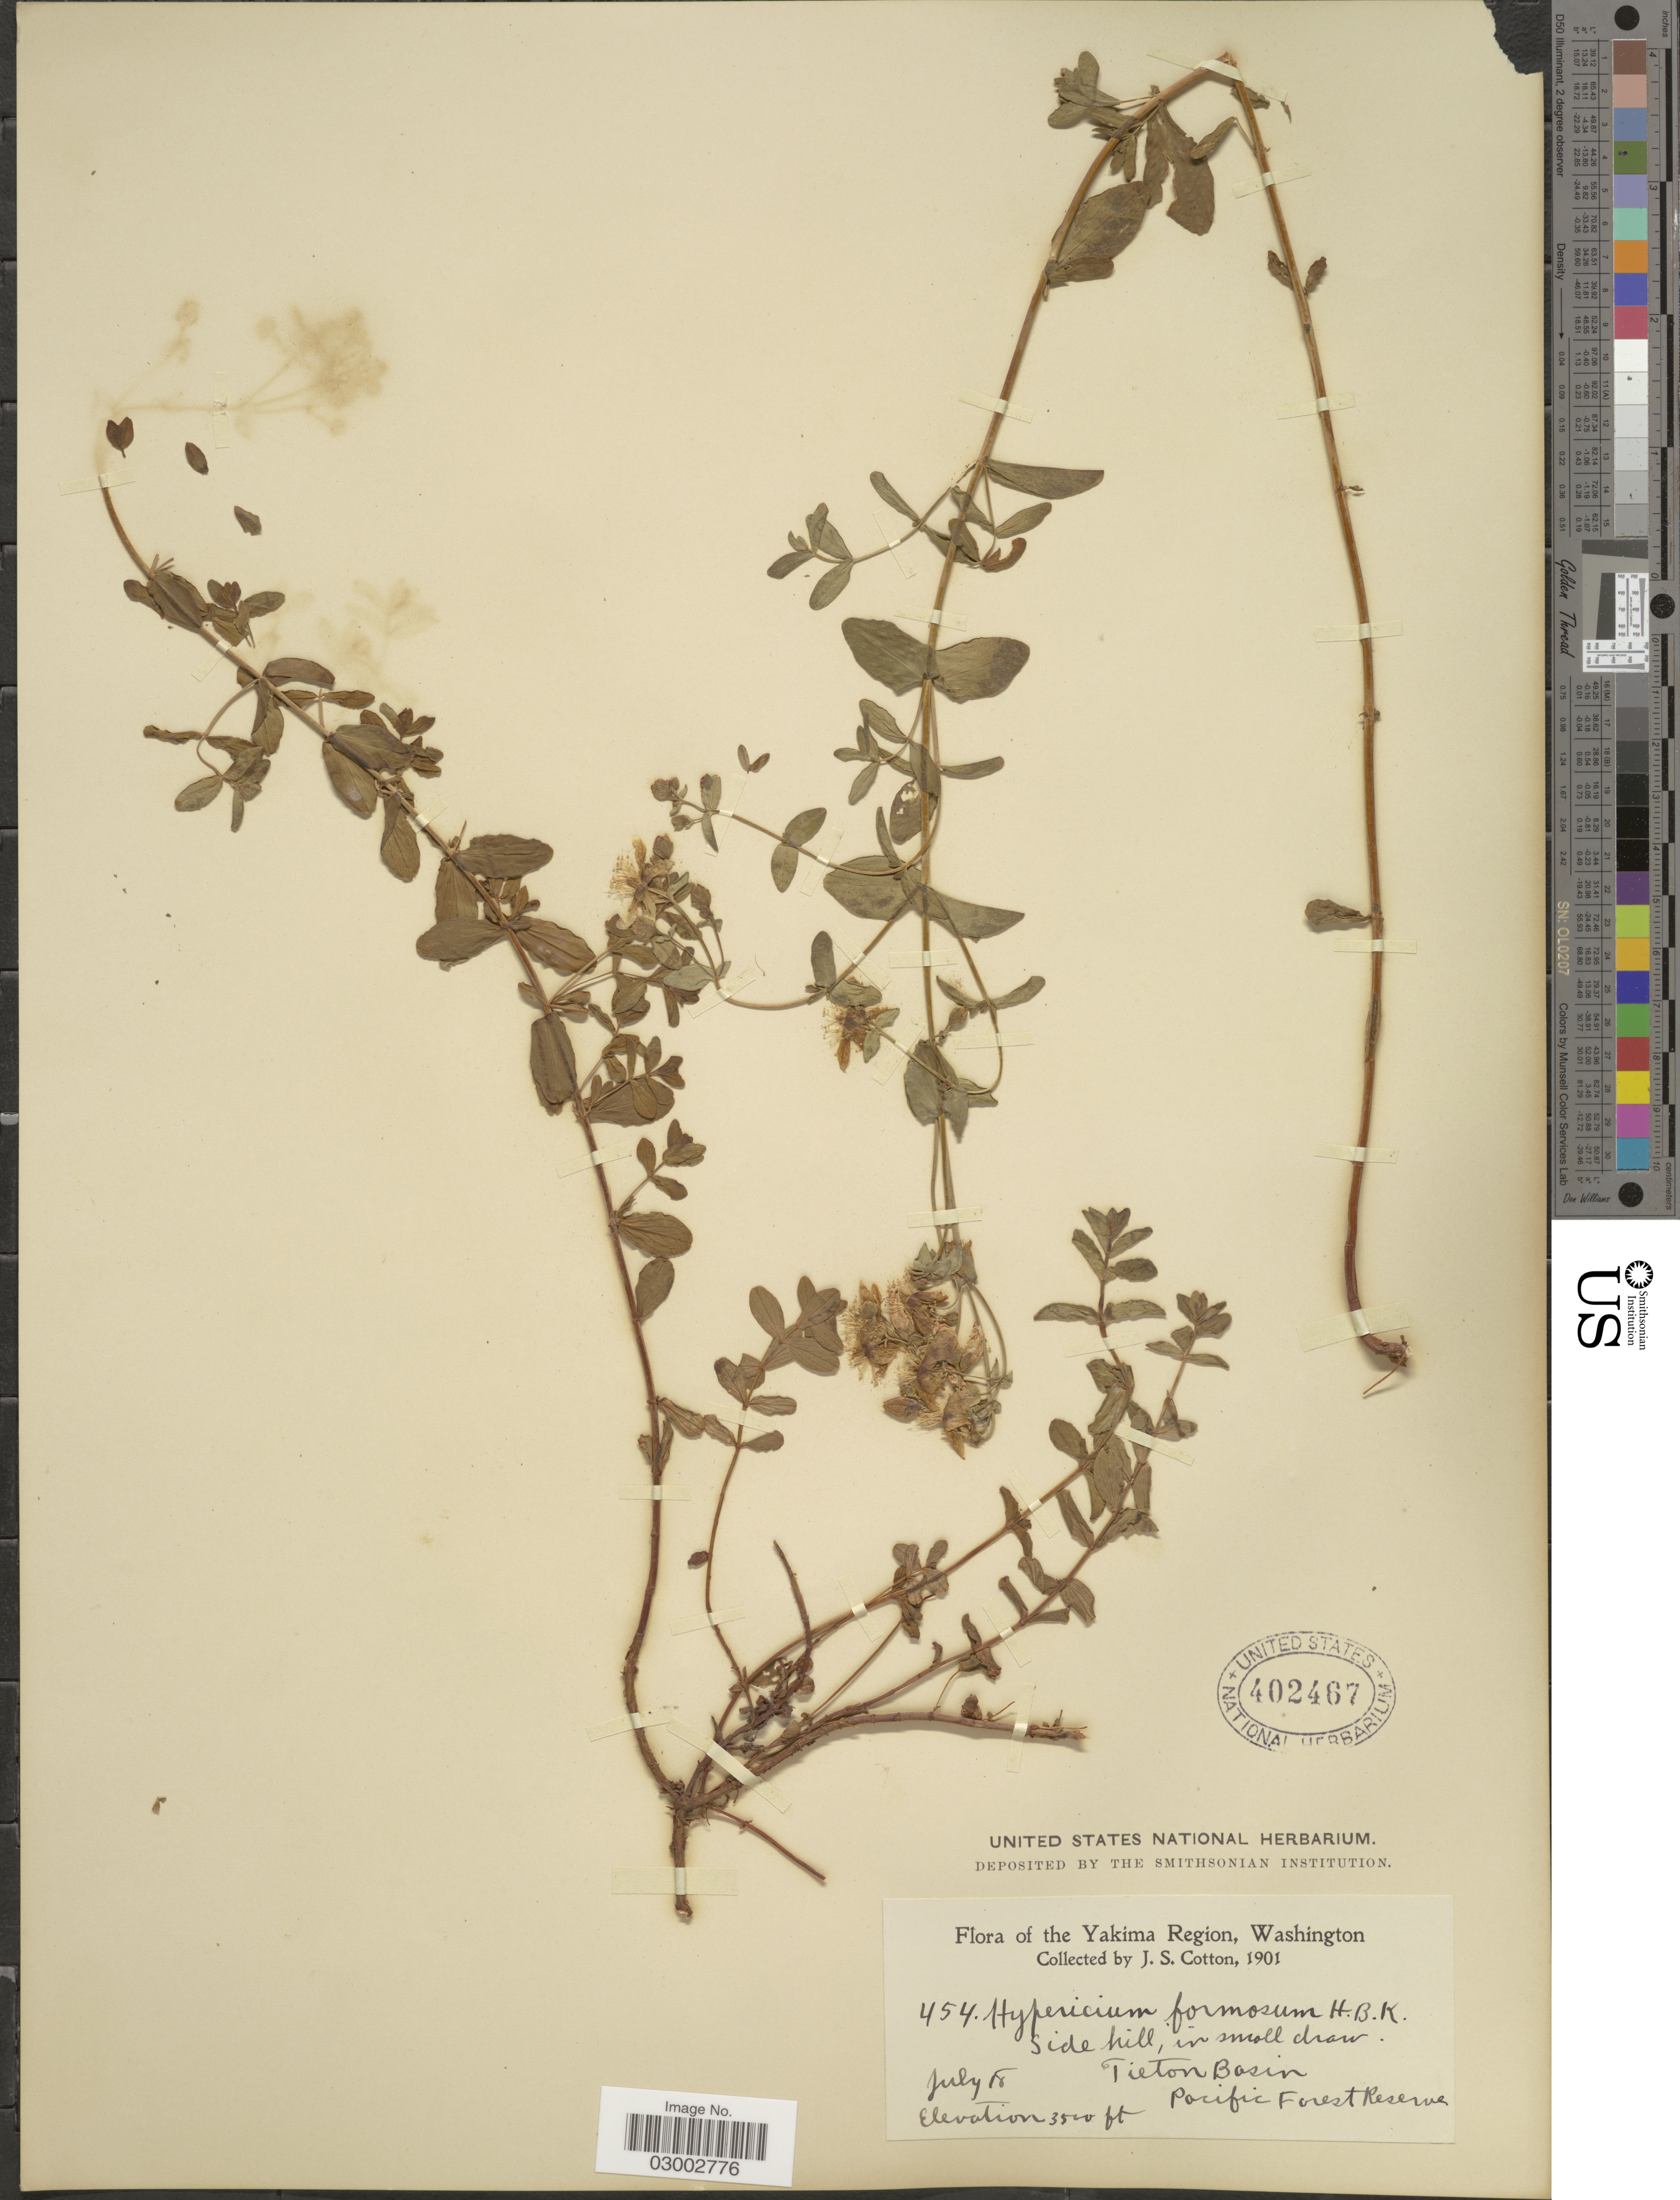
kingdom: Plantae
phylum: Tracheophyta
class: Magnoliopsida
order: Malpighiales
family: Hypericaceae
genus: Hypericum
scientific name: Hypericum scouleri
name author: Hook.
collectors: J. S. Cotton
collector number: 454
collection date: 1901-07-18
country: United States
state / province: Washington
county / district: Yakima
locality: The Yakima Region. Tieton Basin, Pacific Forest Reserve.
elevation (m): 1067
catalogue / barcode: US 402467